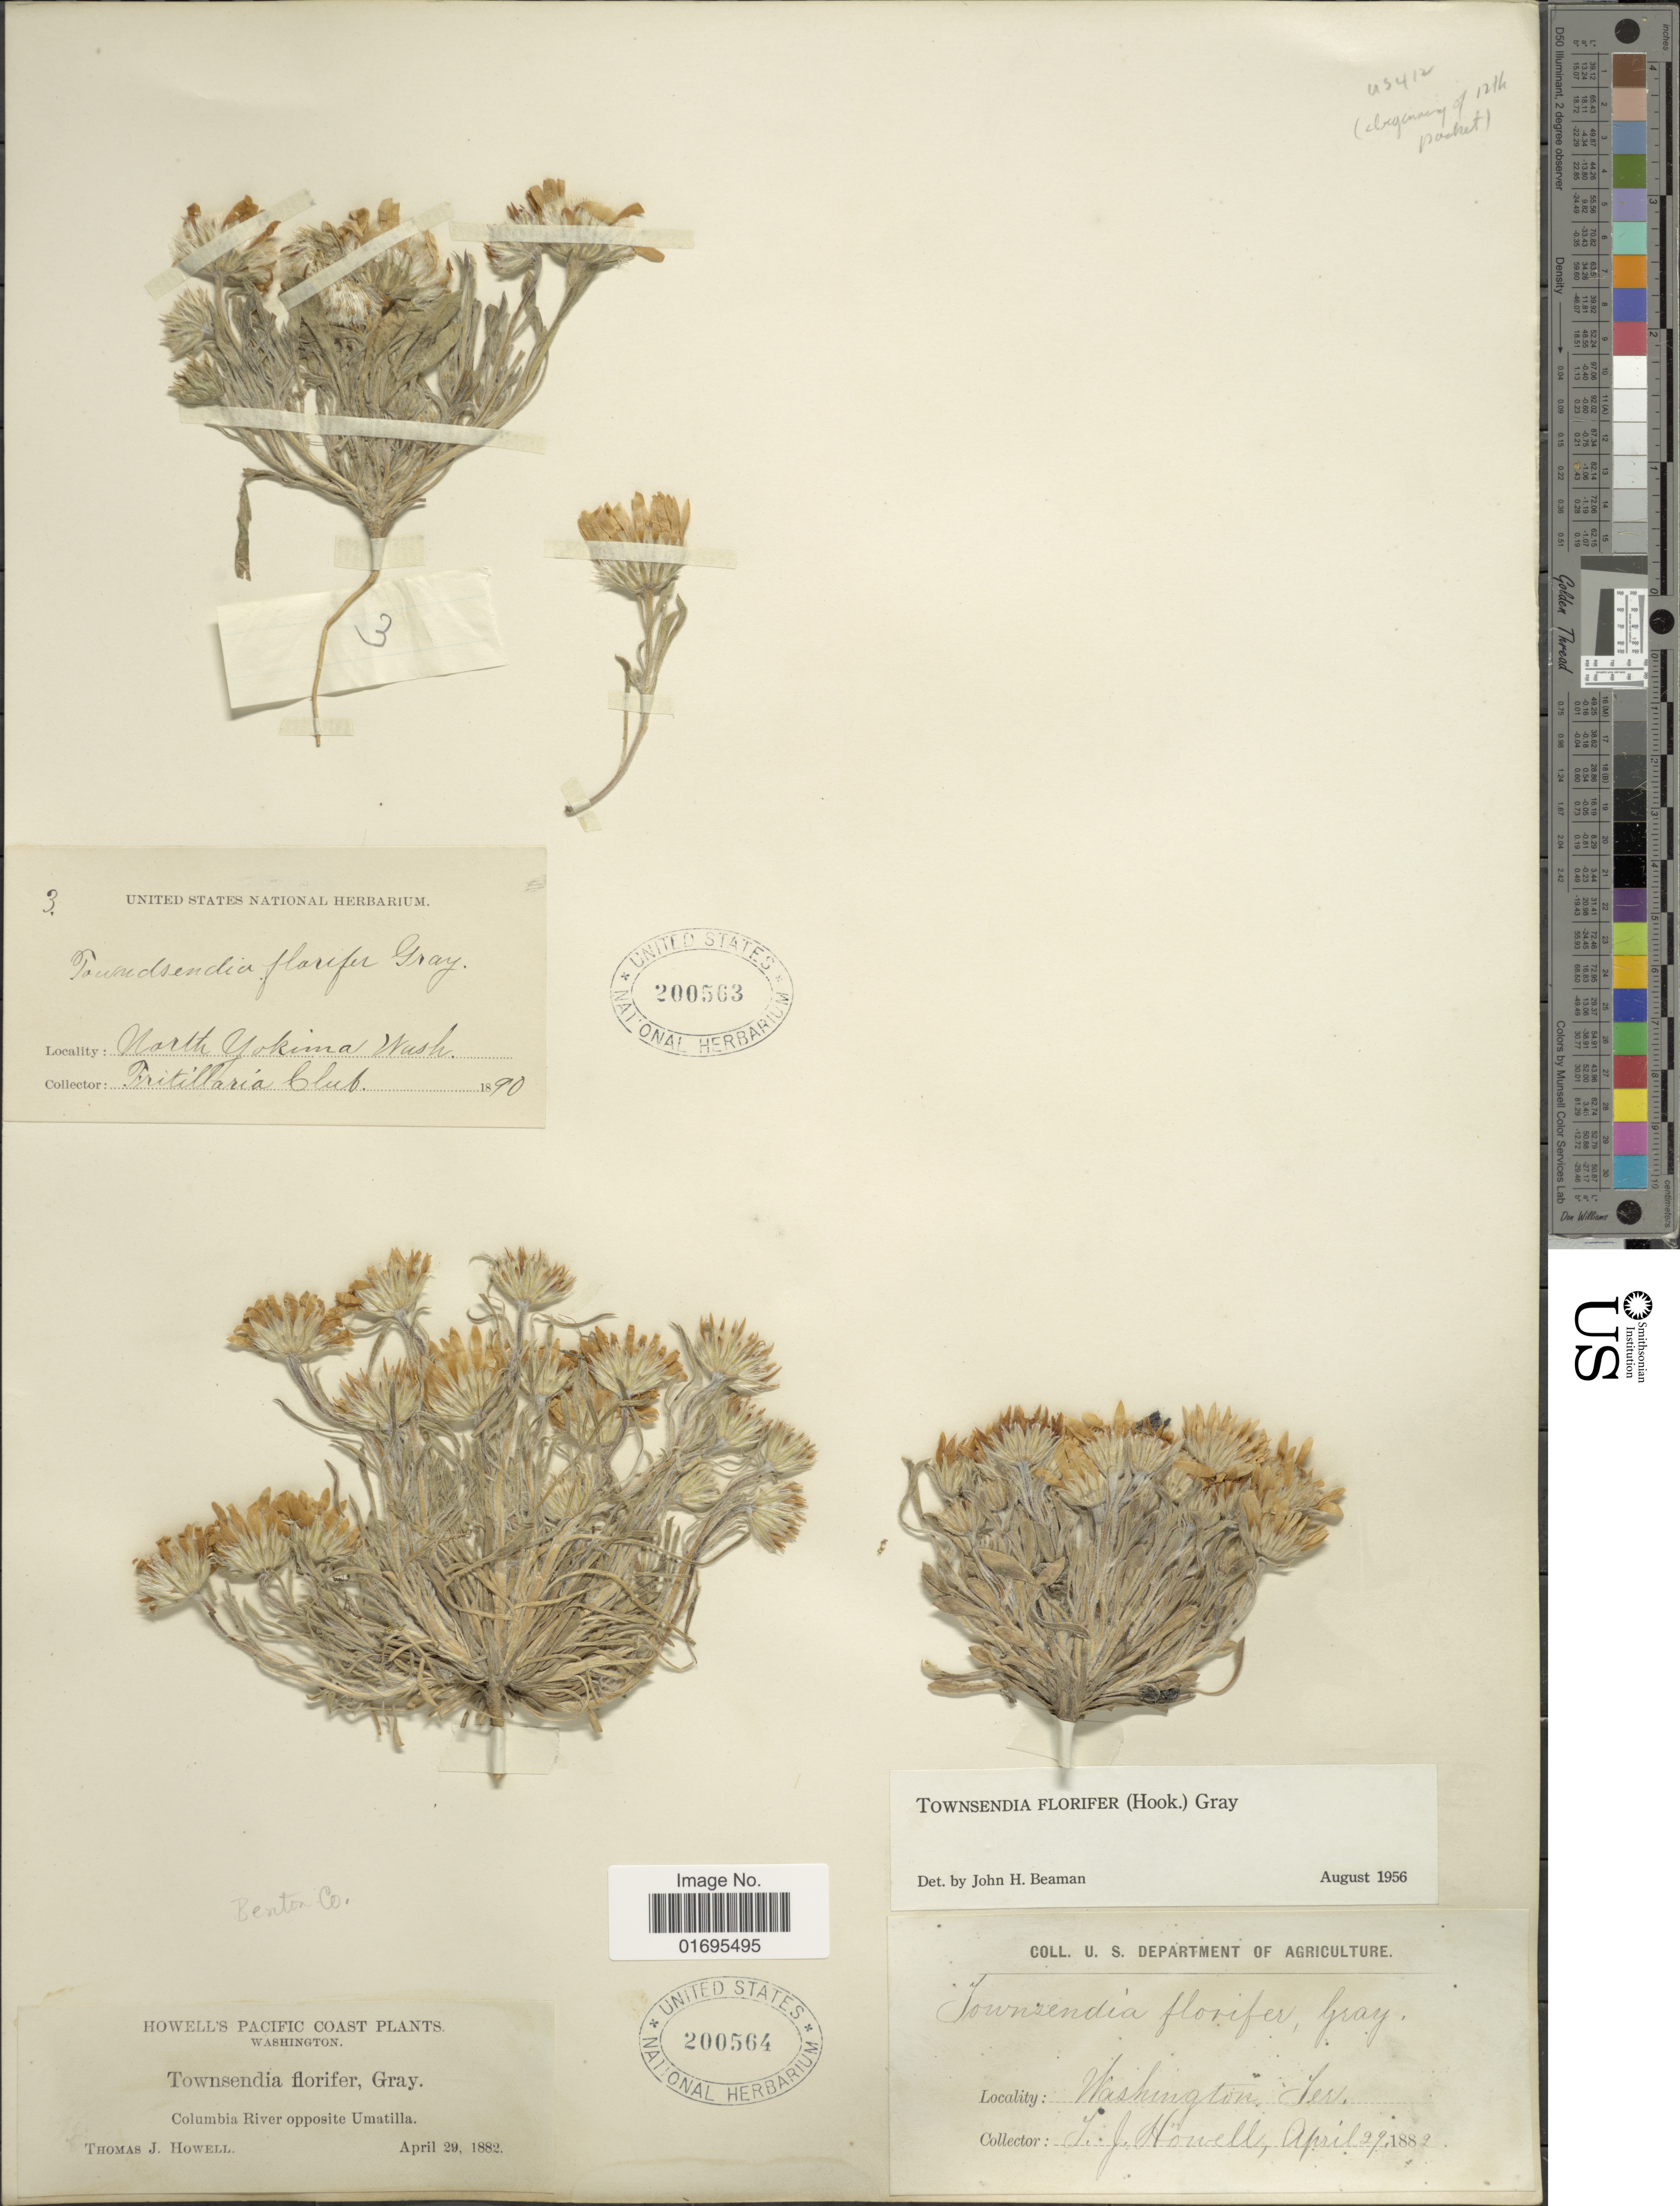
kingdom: Plantae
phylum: Tracheophyta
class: Magnoliopsida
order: Asterales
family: Asteraceae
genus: Townsendia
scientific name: Townsendia florifer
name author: (Hook.) A. Gray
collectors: Fritilaria Club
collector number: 3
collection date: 1890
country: United States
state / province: Washington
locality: North Yokima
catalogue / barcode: US 200563